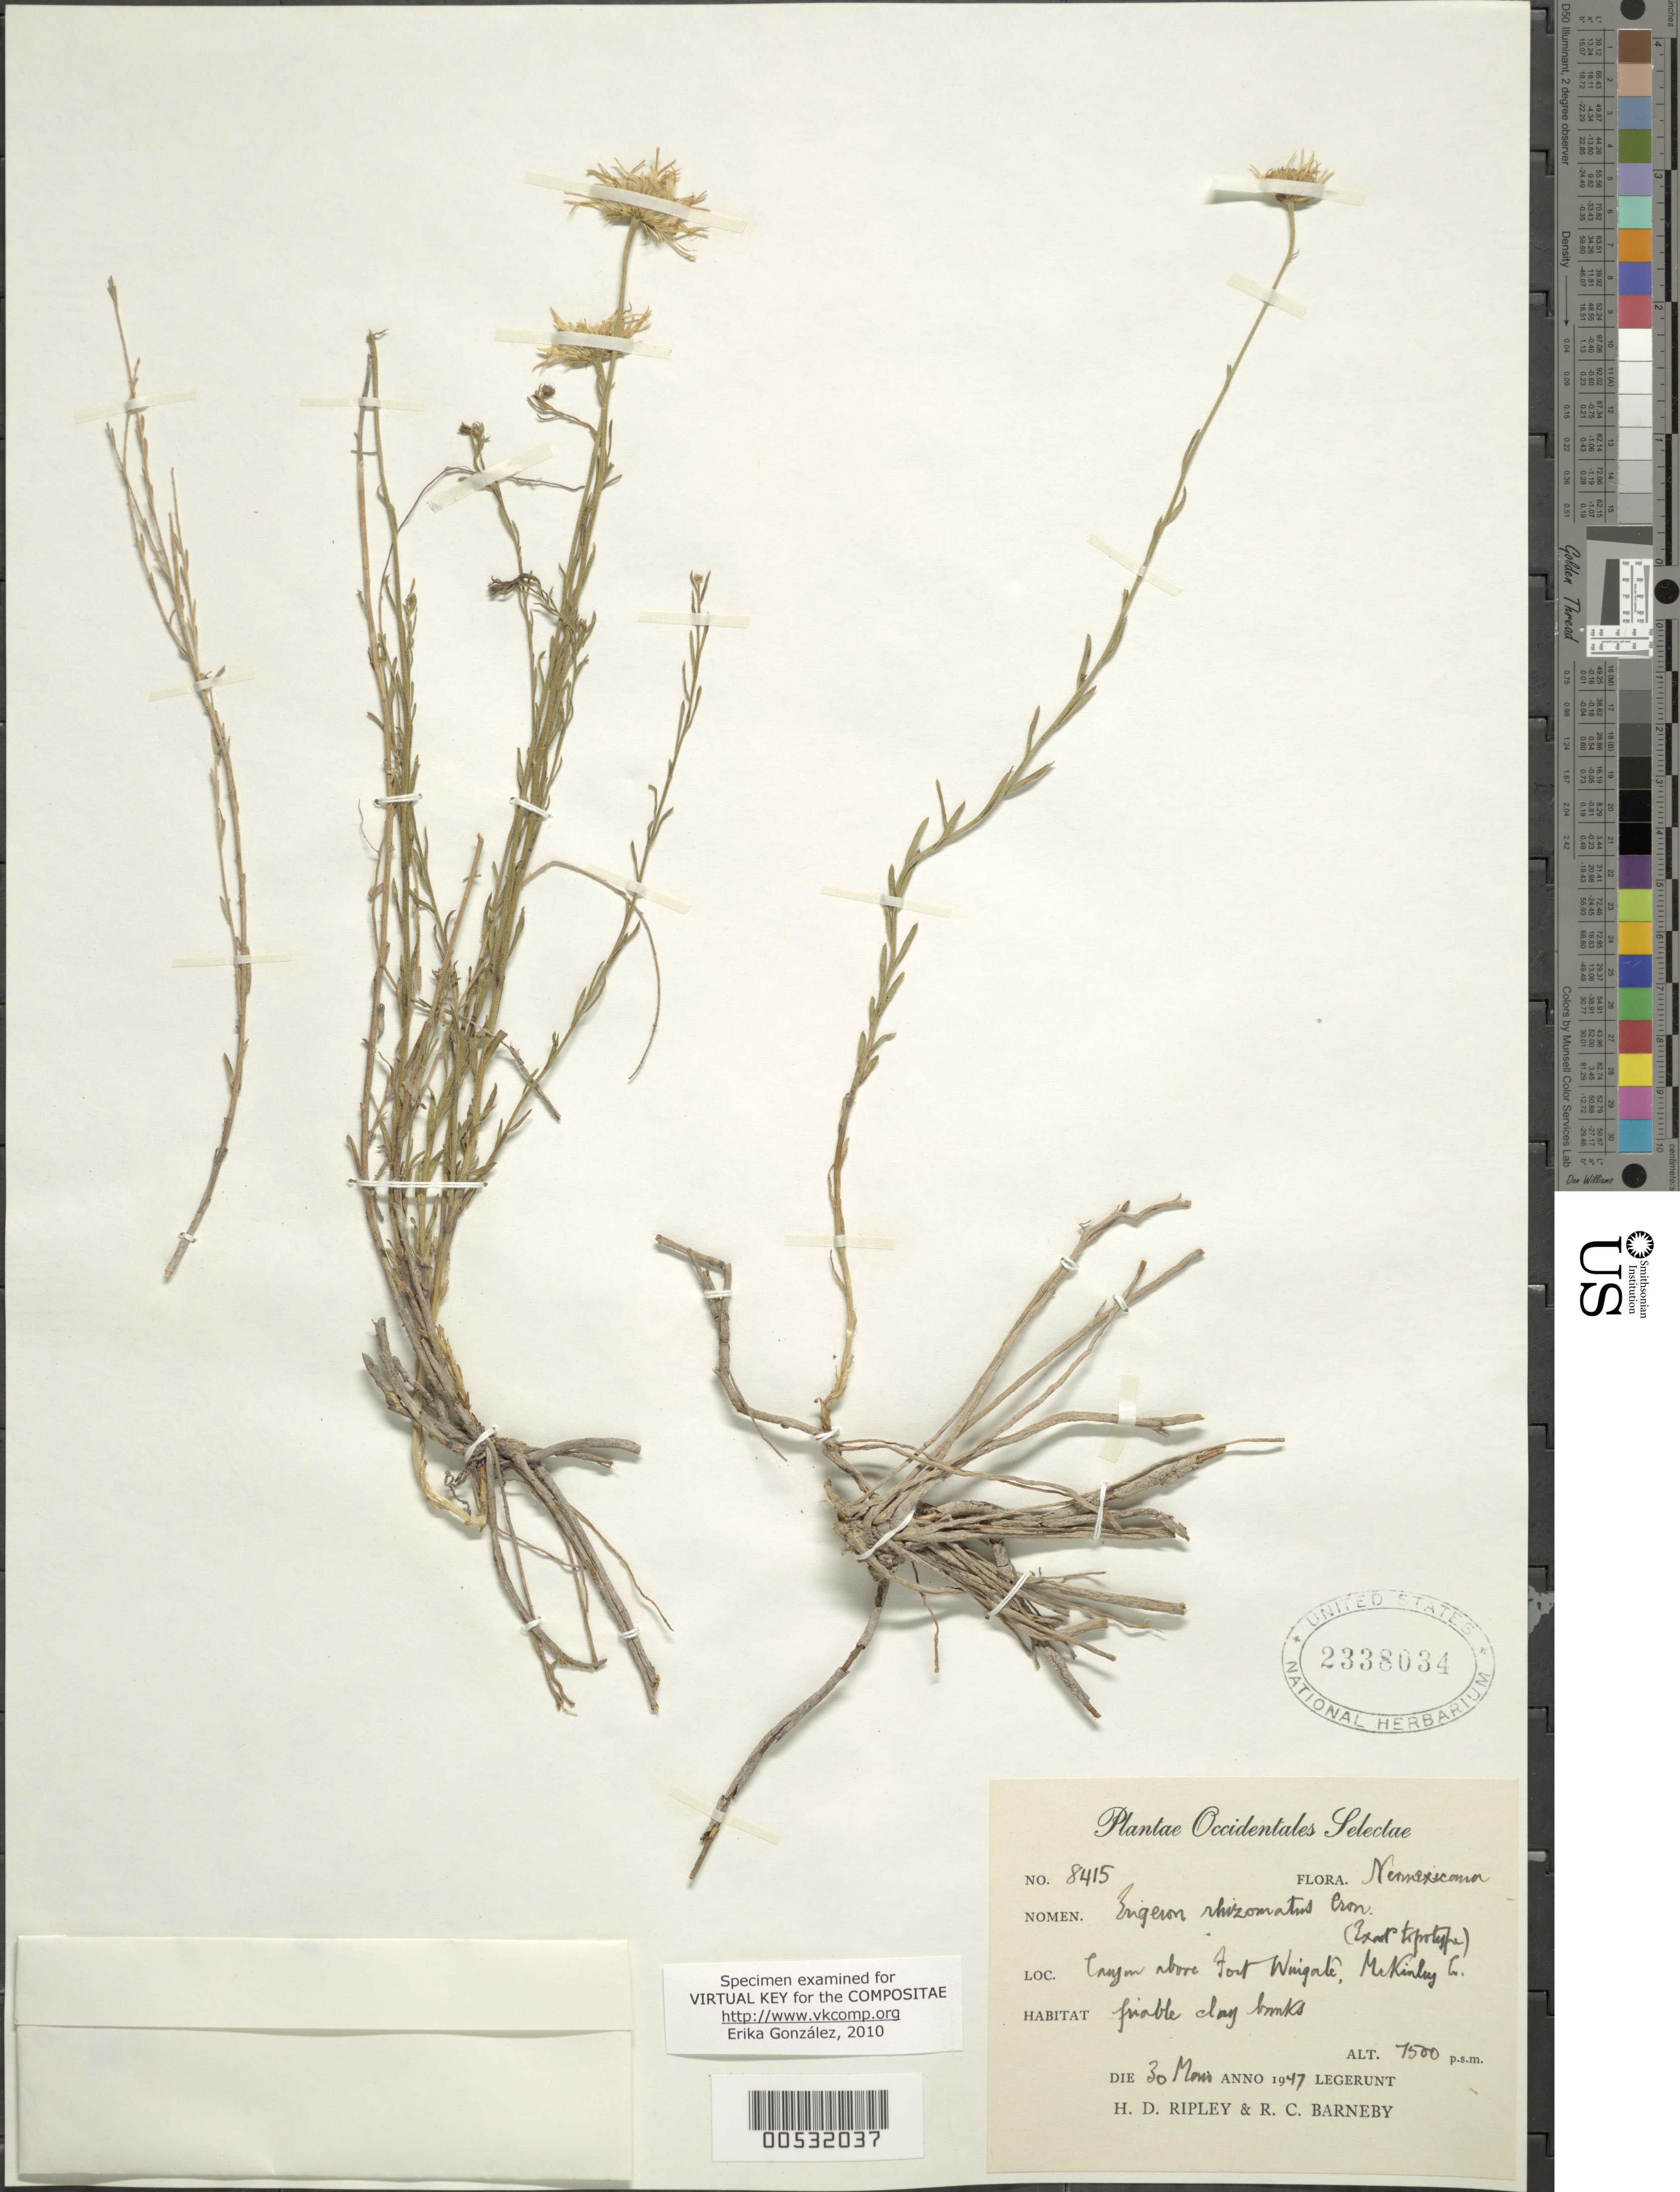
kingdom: Plantae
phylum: Tracheophyta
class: Magnoliopsida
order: Asterales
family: Asteraceae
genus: Erigeron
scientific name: Erigeron rhizomactis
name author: G.L. Nesom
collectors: H. Ripley & R. C. Barneby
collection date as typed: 30 May 1947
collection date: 1947-05-30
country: United States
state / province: New Mexico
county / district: McKinley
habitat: Friable clay banks.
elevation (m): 2286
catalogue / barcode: US 2338034